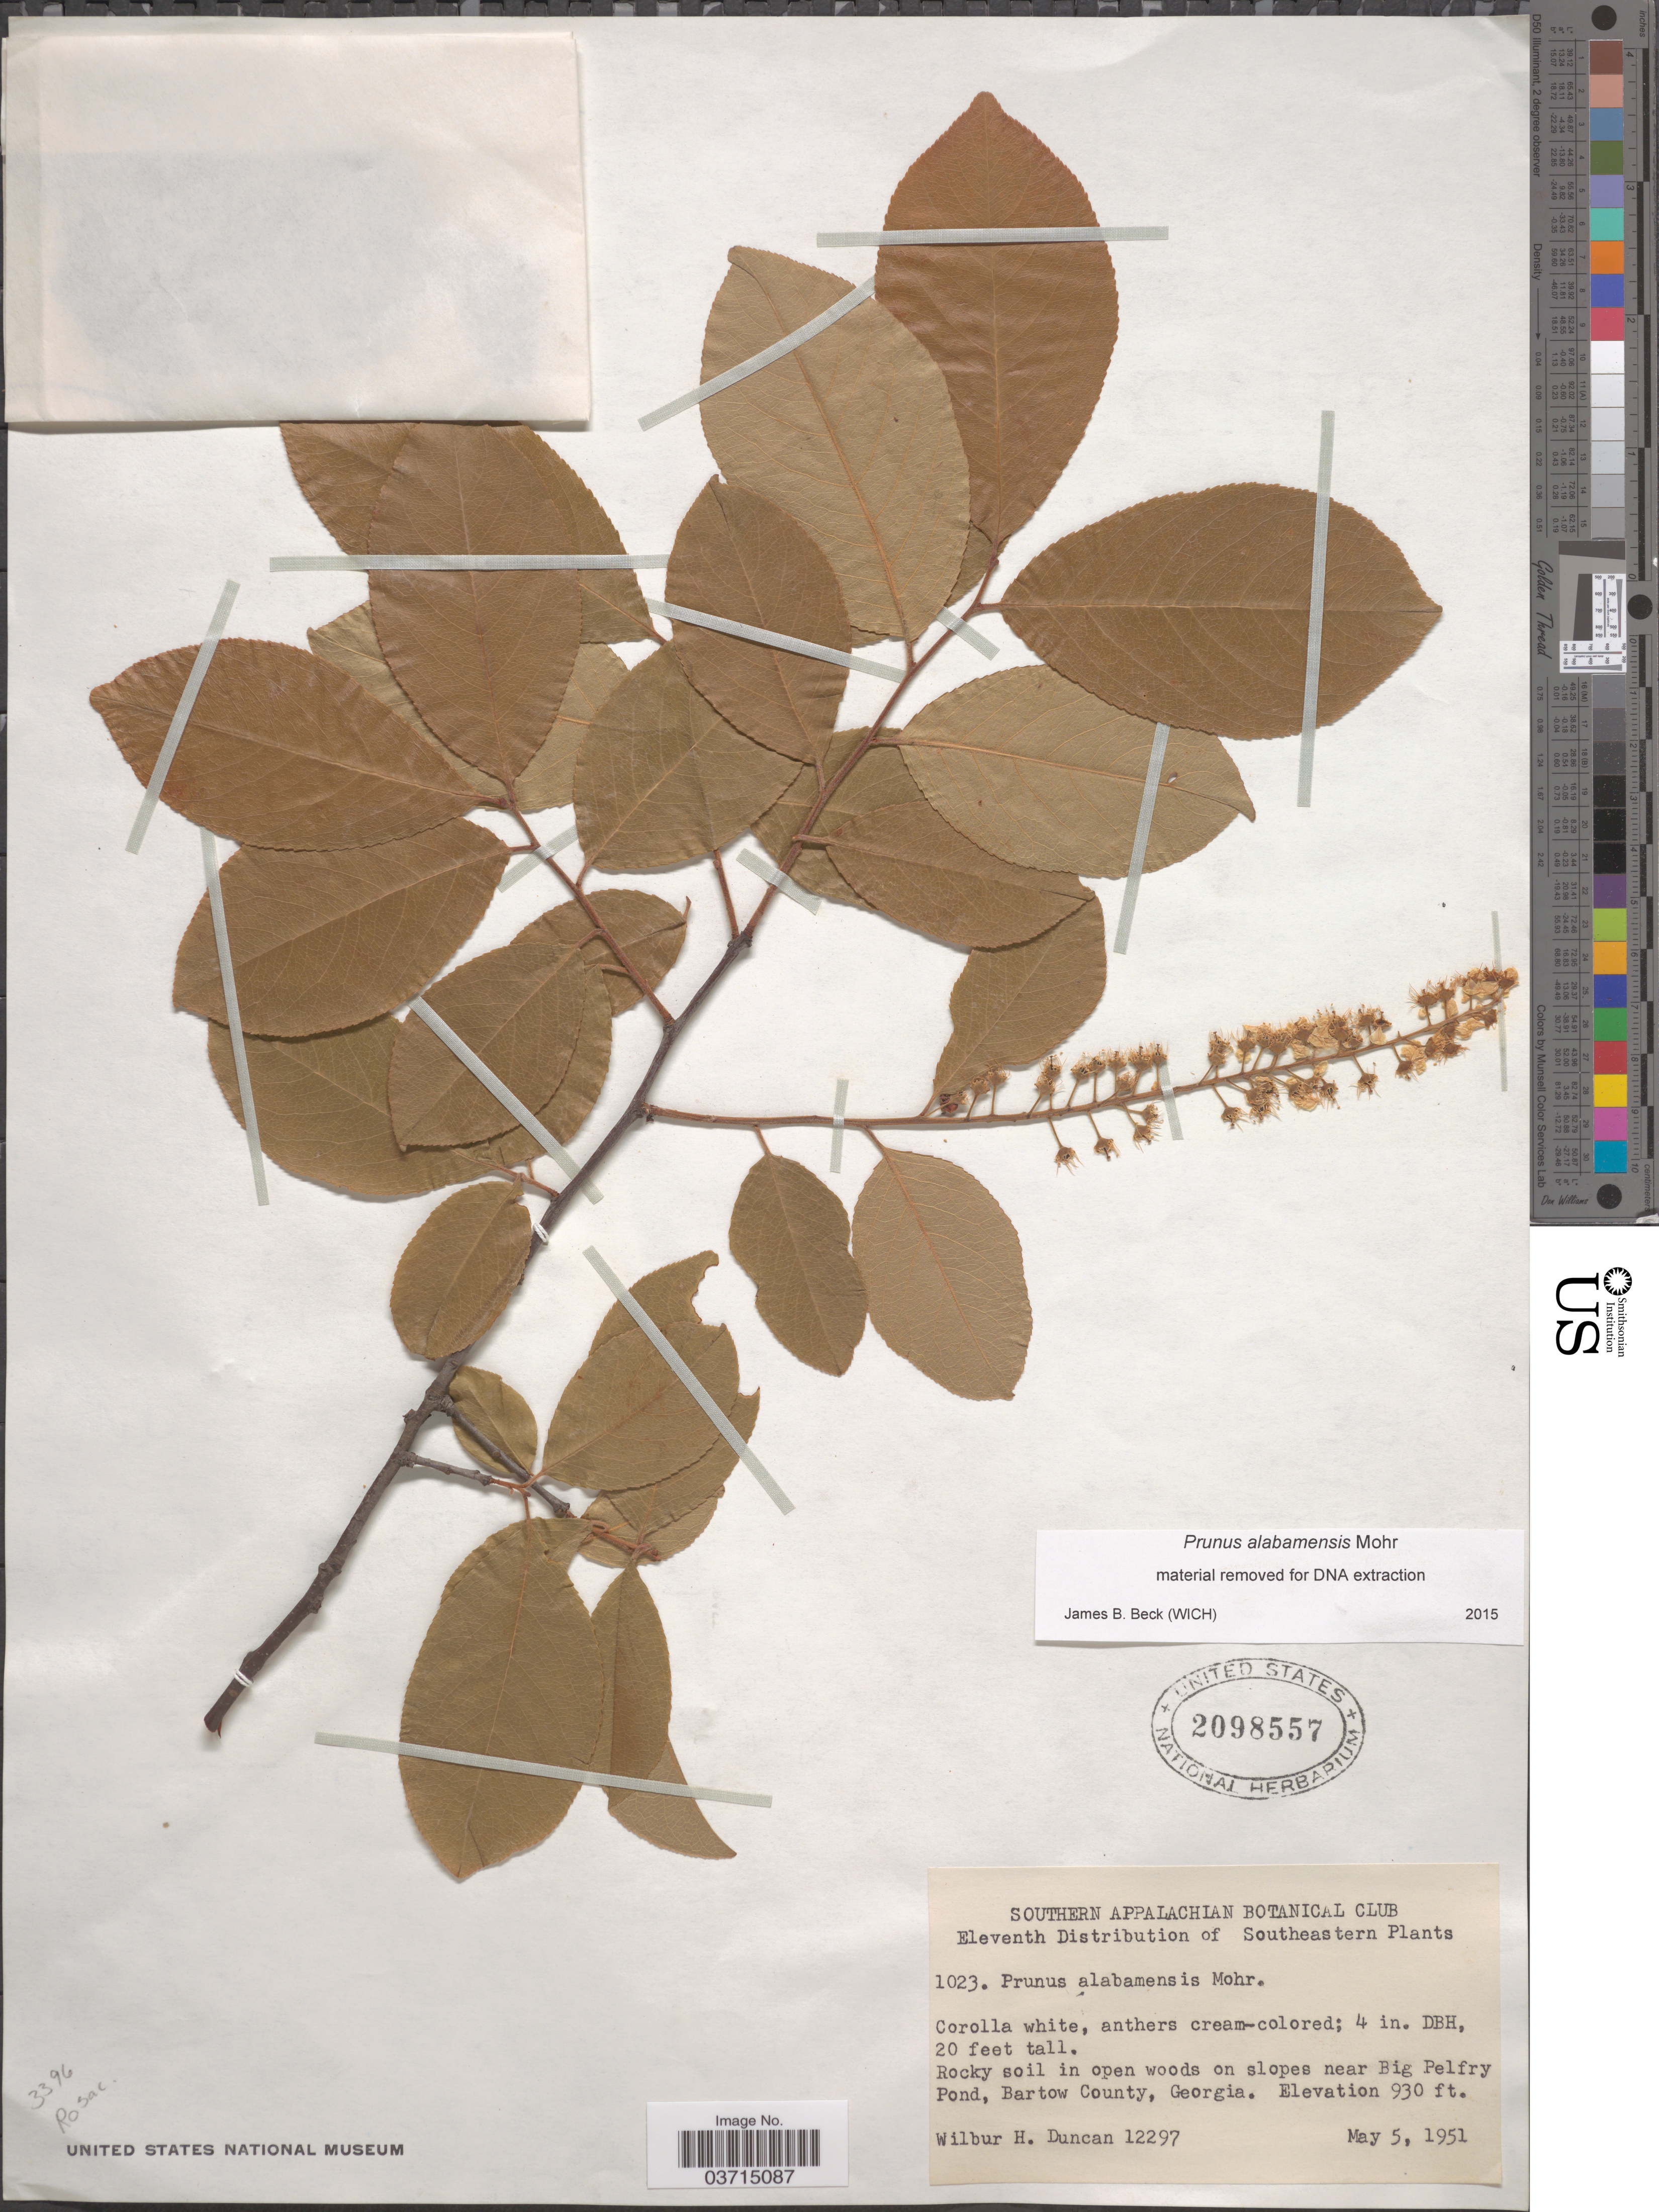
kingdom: Plantae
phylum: Tracheophyta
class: Magnoliopsida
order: Rosales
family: Rosaceae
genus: Prunus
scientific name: Prunus serotina var. alabamensis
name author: (C. Mohr) Little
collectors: W. H. Duncan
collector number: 12297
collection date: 1951-05-05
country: United States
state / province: Georgia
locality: Southeastern. On slopes near Big Pelfry Pond, Bartow County.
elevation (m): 283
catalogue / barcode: US 2098557